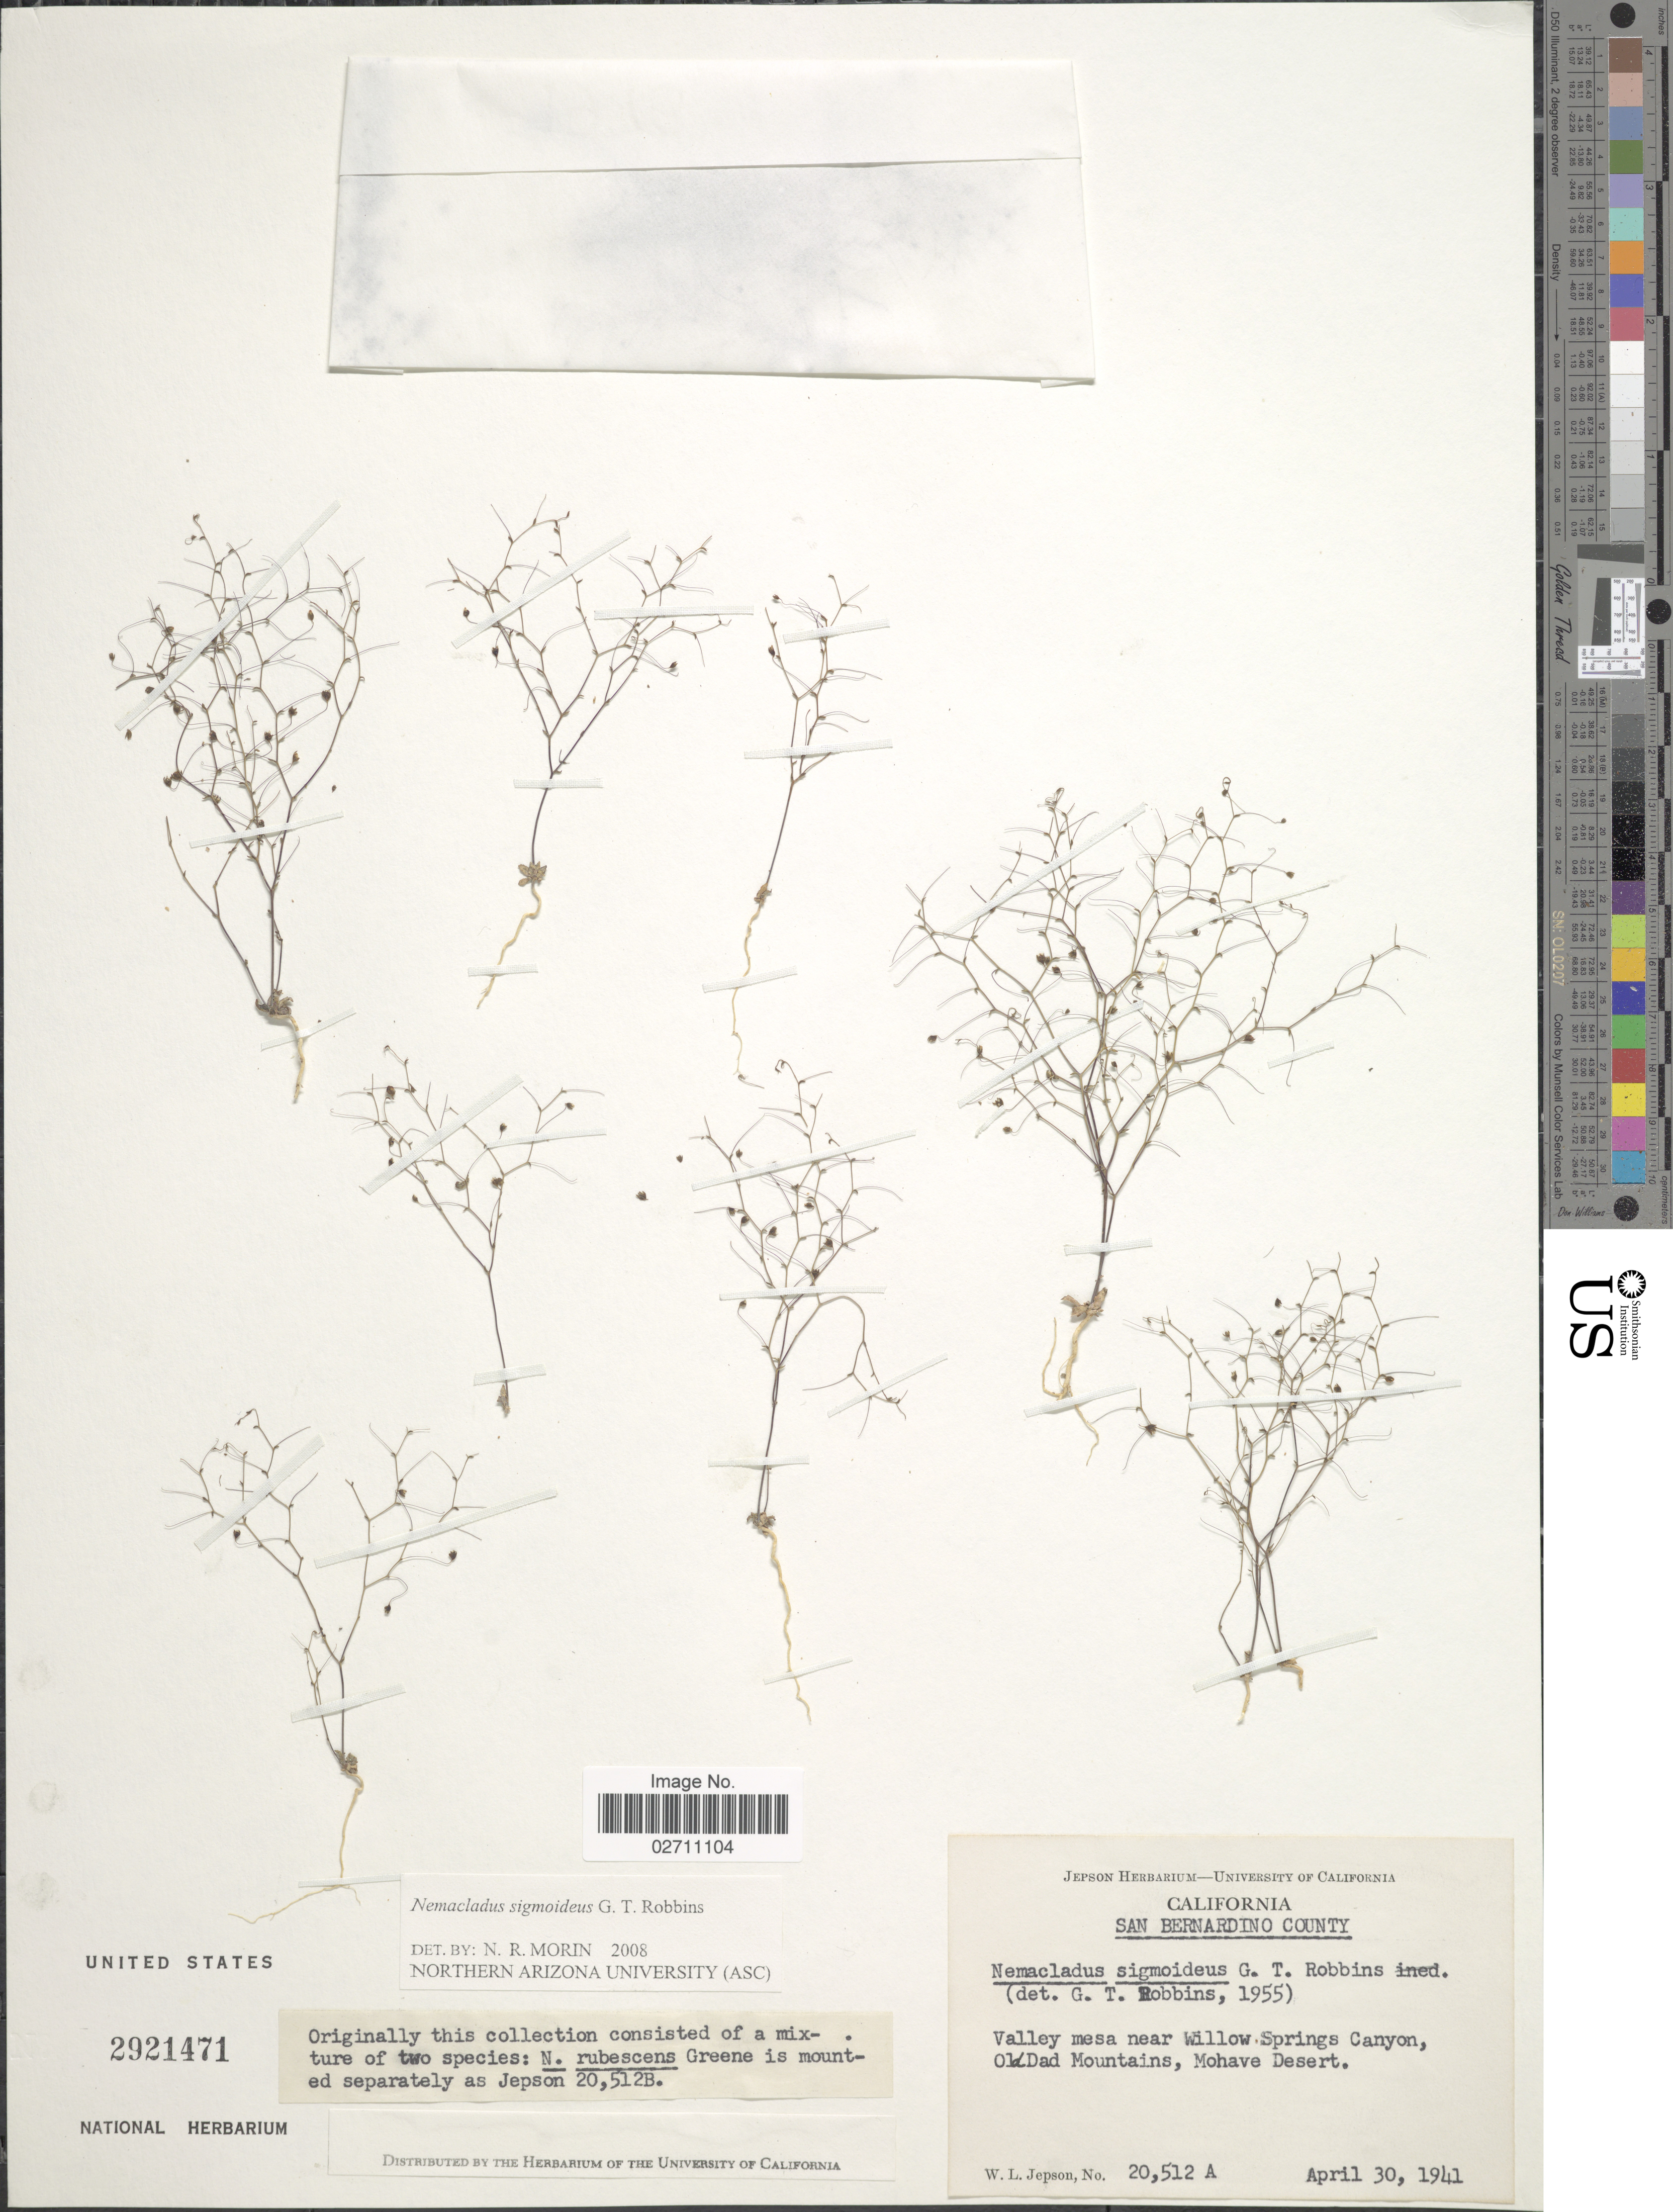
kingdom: Plantae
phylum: Tracheophyta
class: Magnoliopsida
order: Asterales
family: Campanulaceae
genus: Nemacladus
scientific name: Nemacladus sigmoideus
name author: G.T. Robbins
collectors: W. L. Jepson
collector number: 20512A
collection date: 1941-04-30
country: United States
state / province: California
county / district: San Bernardino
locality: San Bernardino County, Valley mesa near Willow Springs Canyon, Old Dad Mountains, Mohave Desert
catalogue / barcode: US 2921471